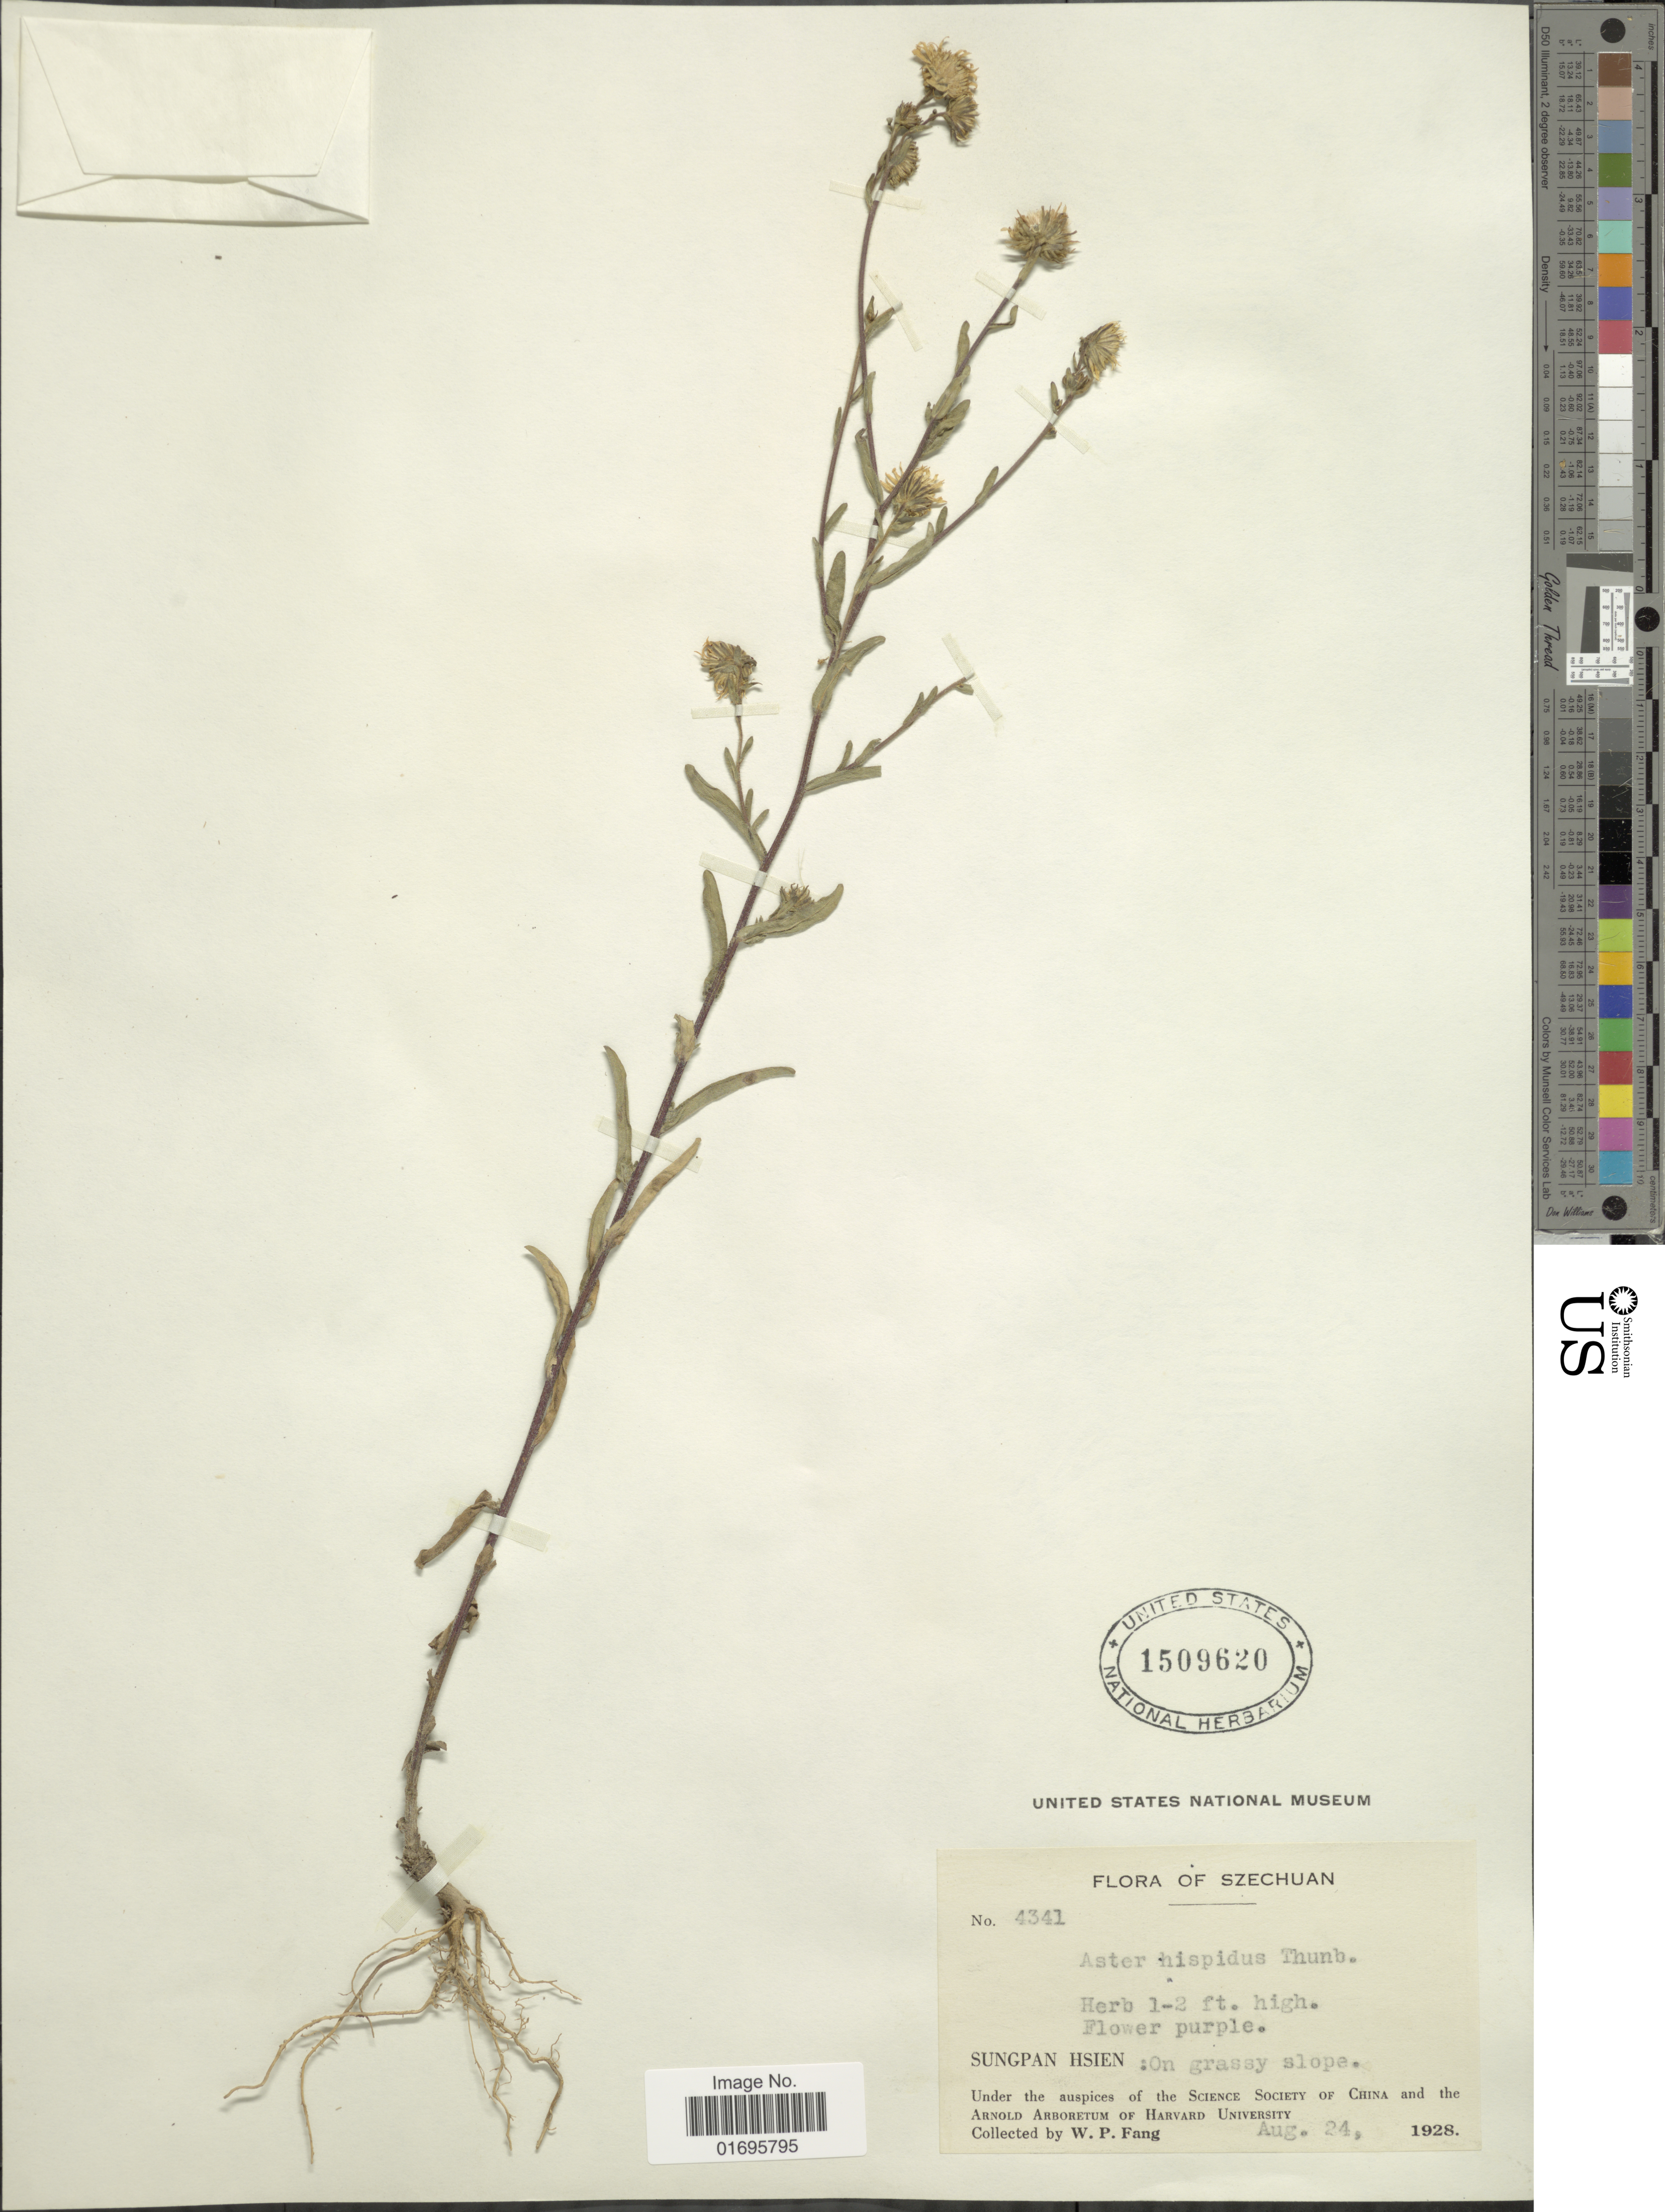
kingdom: Plantae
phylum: Tracheophyta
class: Magnoliopsida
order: Asterales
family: Asteraceae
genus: Heteropappus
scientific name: Heteropappus hispidus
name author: (Thunb.) Less.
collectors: W. P. Fang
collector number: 4341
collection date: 1928-08-24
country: China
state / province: Sichuan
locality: Szechuan. Sungpan Hsien: On grassy slope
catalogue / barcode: US 1509620